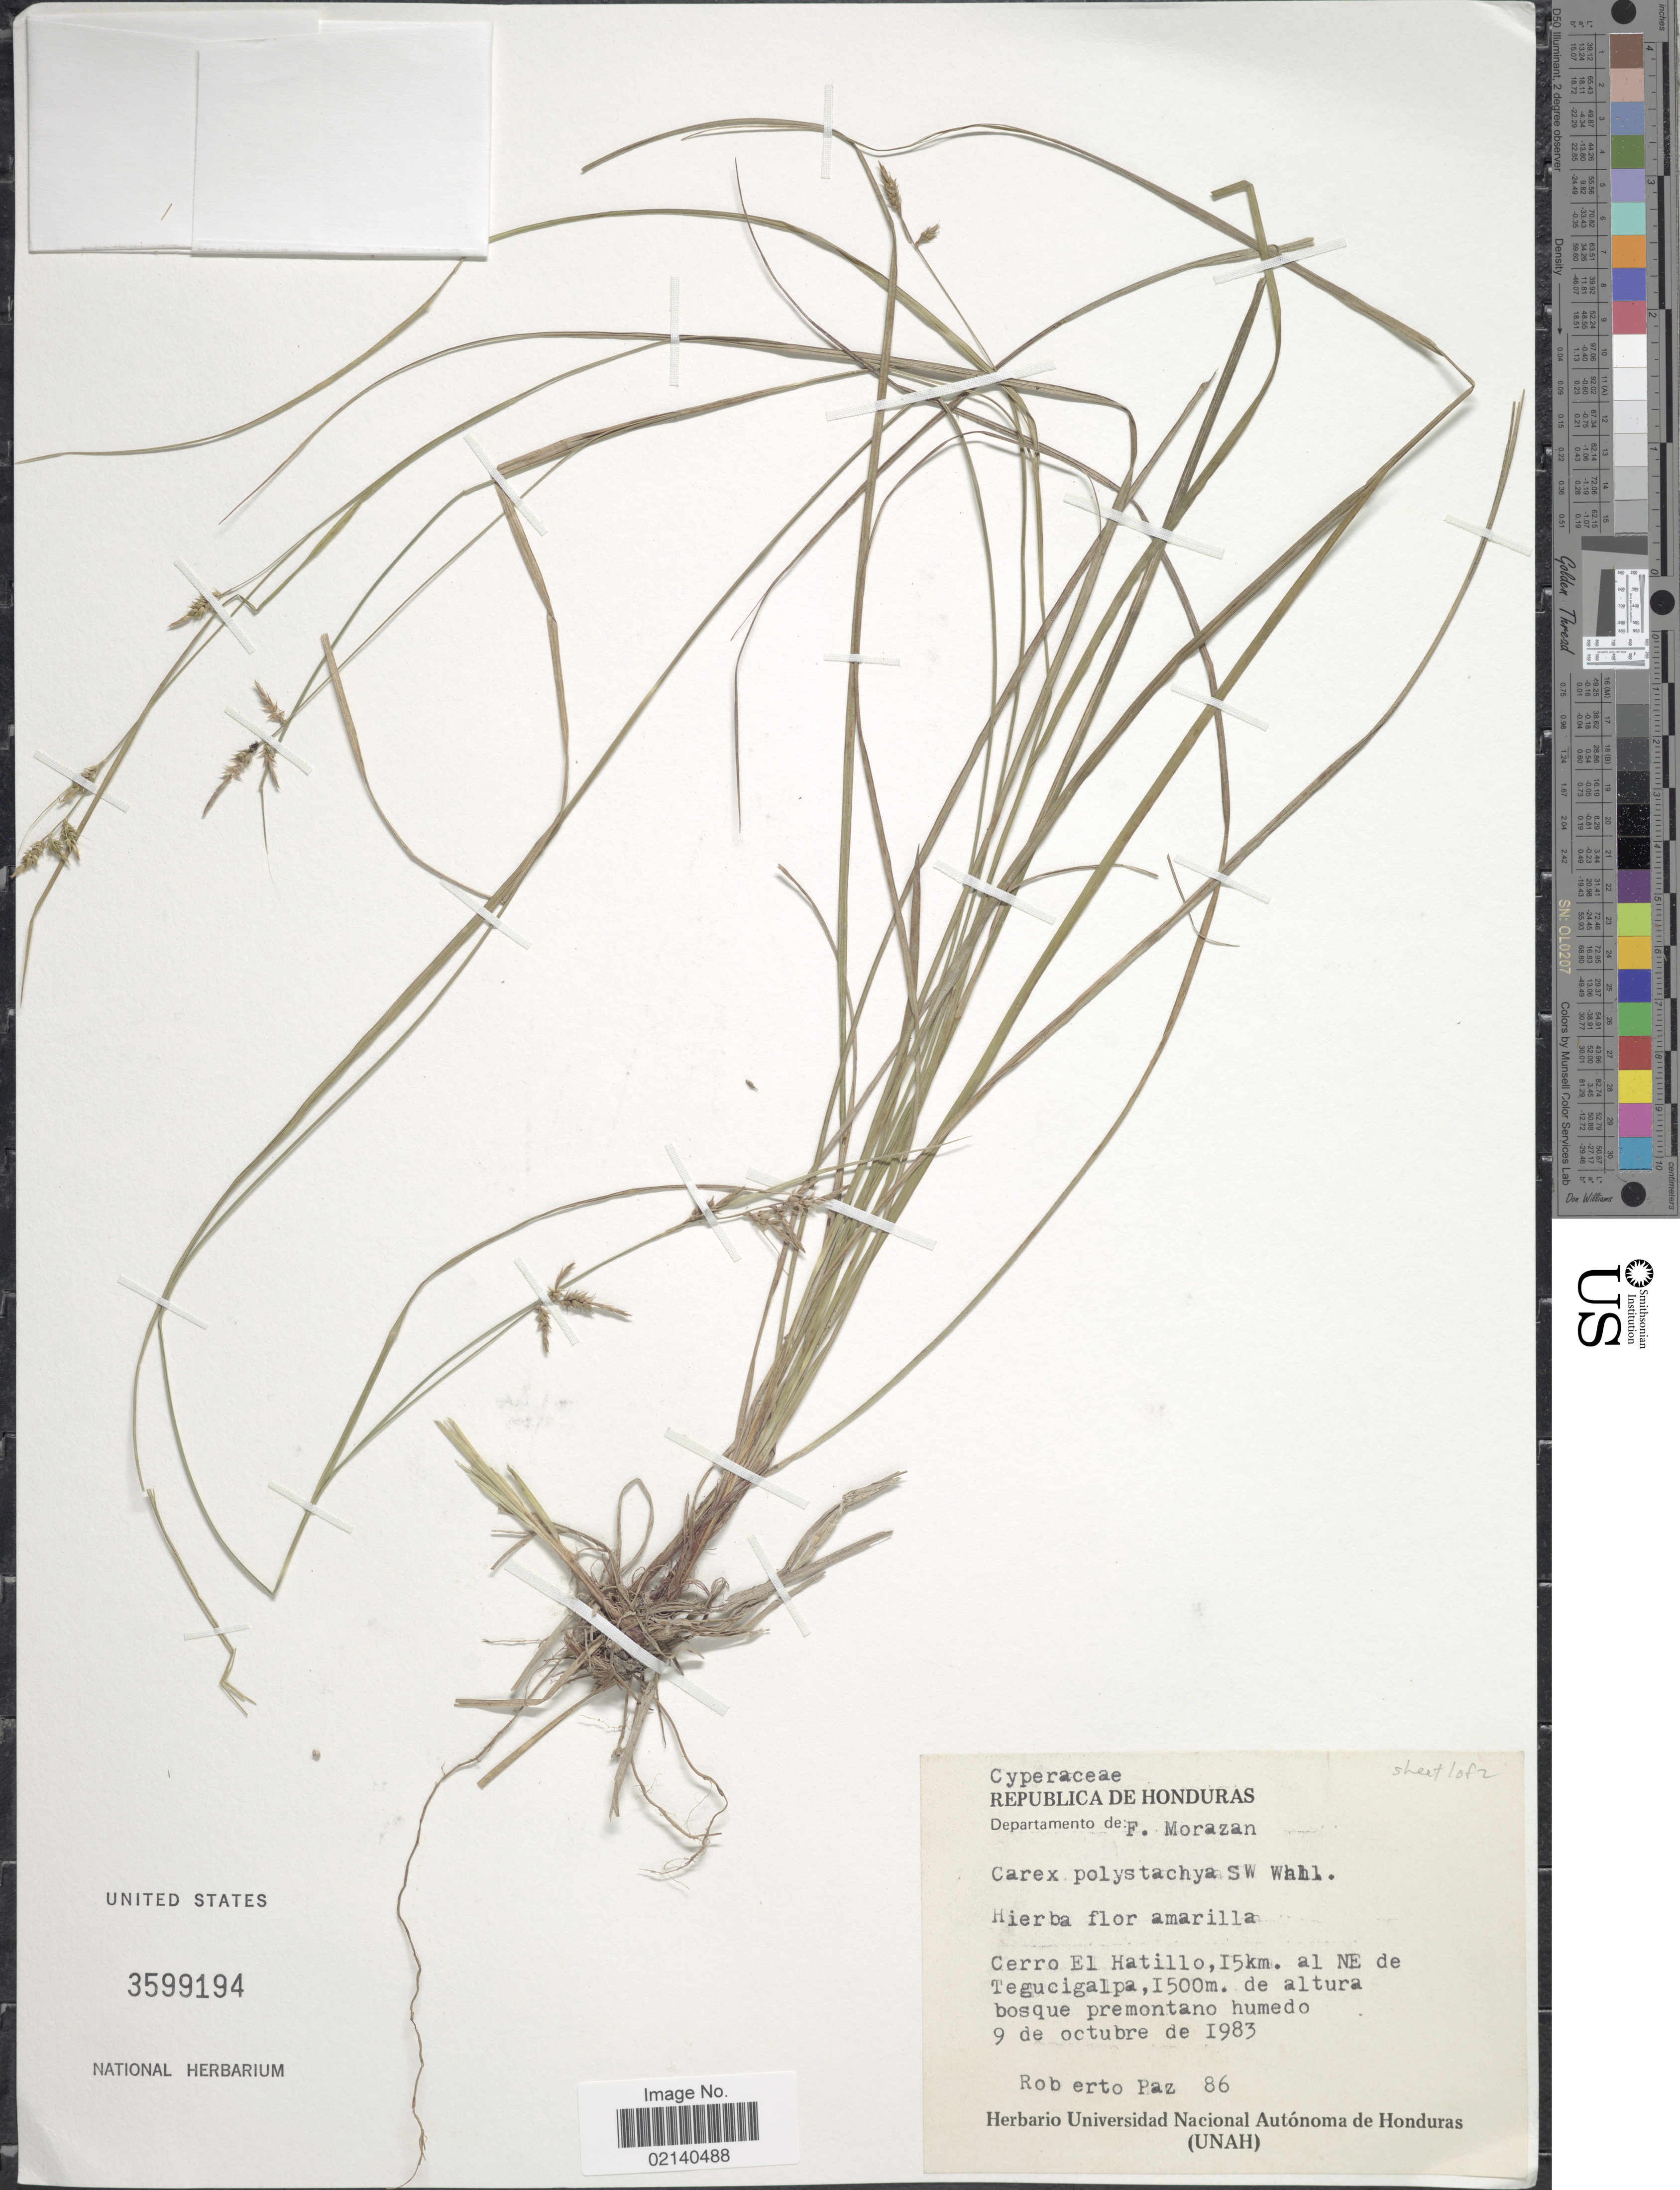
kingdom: Plantae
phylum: Tracheophyta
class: Liliopsida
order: Poales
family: Cyperaceae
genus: Carex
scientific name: Carex polystachya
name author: Sw. ex Wahlenb.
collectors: R. Paz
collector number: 86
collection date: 1983-10-09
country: Honduras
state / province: Fco. Morazán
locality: Cerro El Hatillo, 15 km. al NE de Tegucigalpa.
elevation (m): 1500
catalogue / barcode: US 3599194